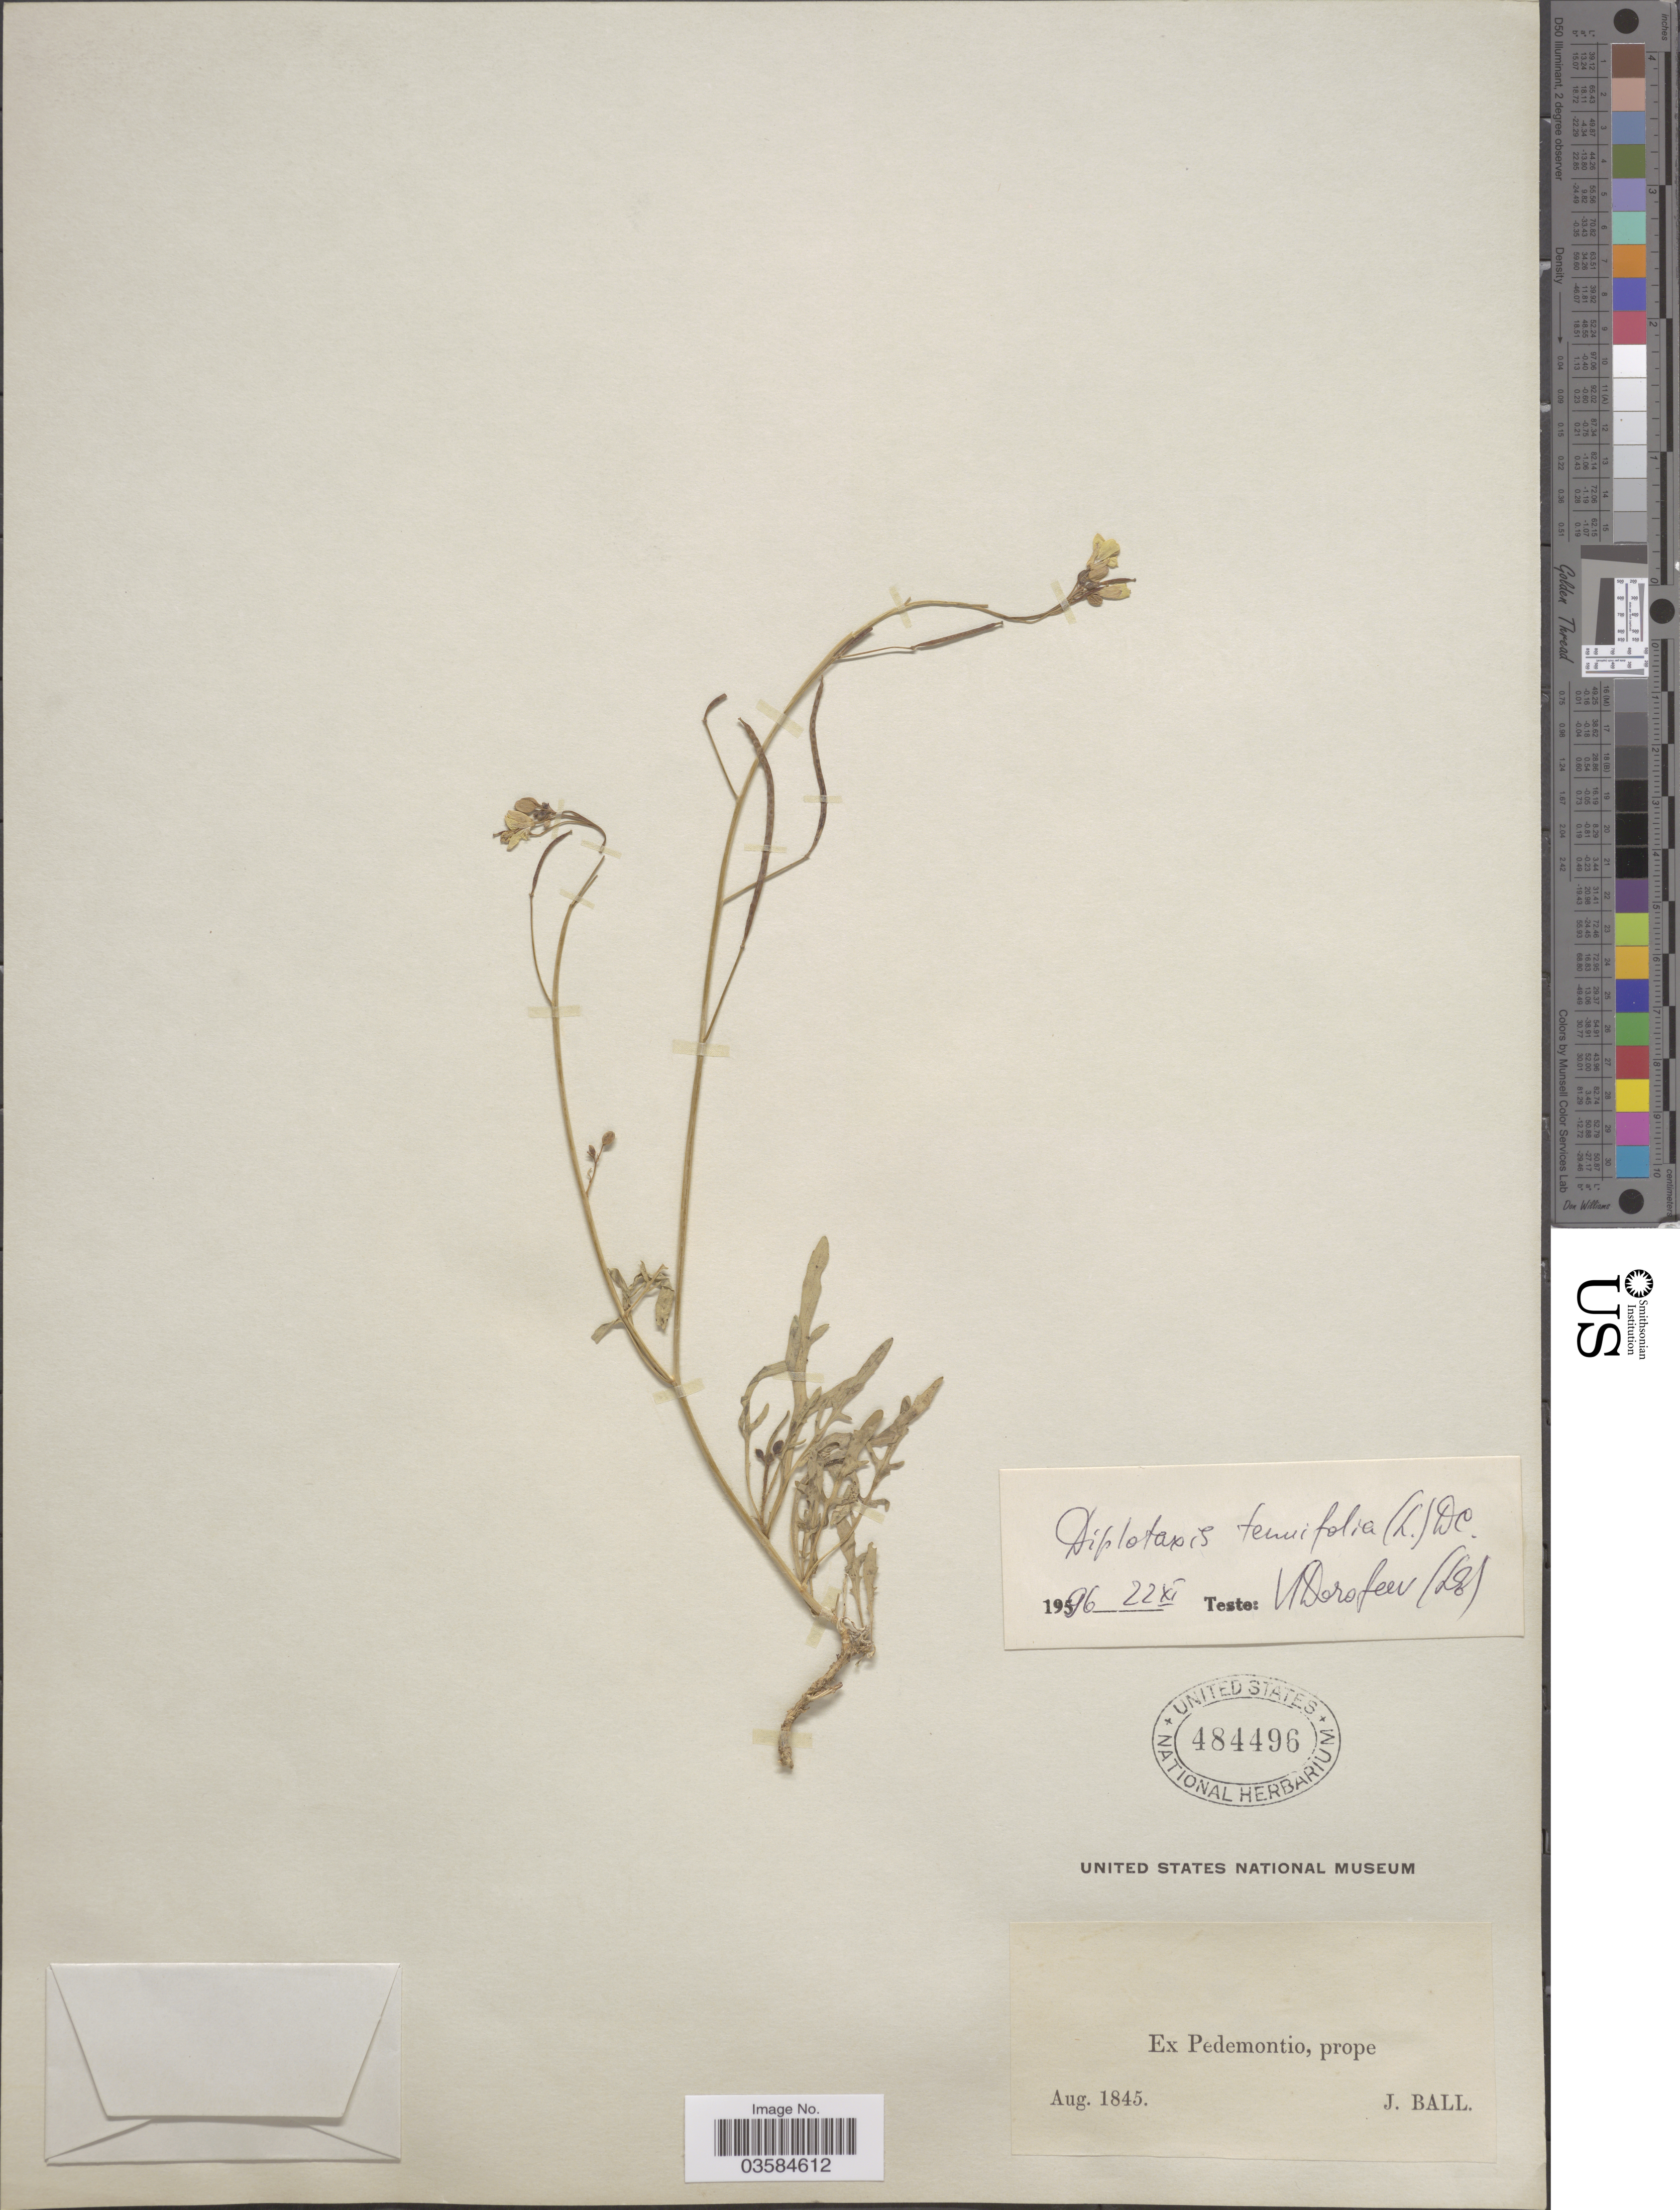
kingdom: Plantae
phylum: Tracheophyta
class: Magnoliopsida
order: Brassicales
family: Brassicaceae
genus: Diplotaxis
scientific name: Diplotaxis tenuifolia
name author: (L.) DC.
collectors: J. Ball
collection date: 1845-08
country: Italy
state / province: Piedmont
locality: Ex Pedemontio, prope.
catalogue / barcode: US 484496